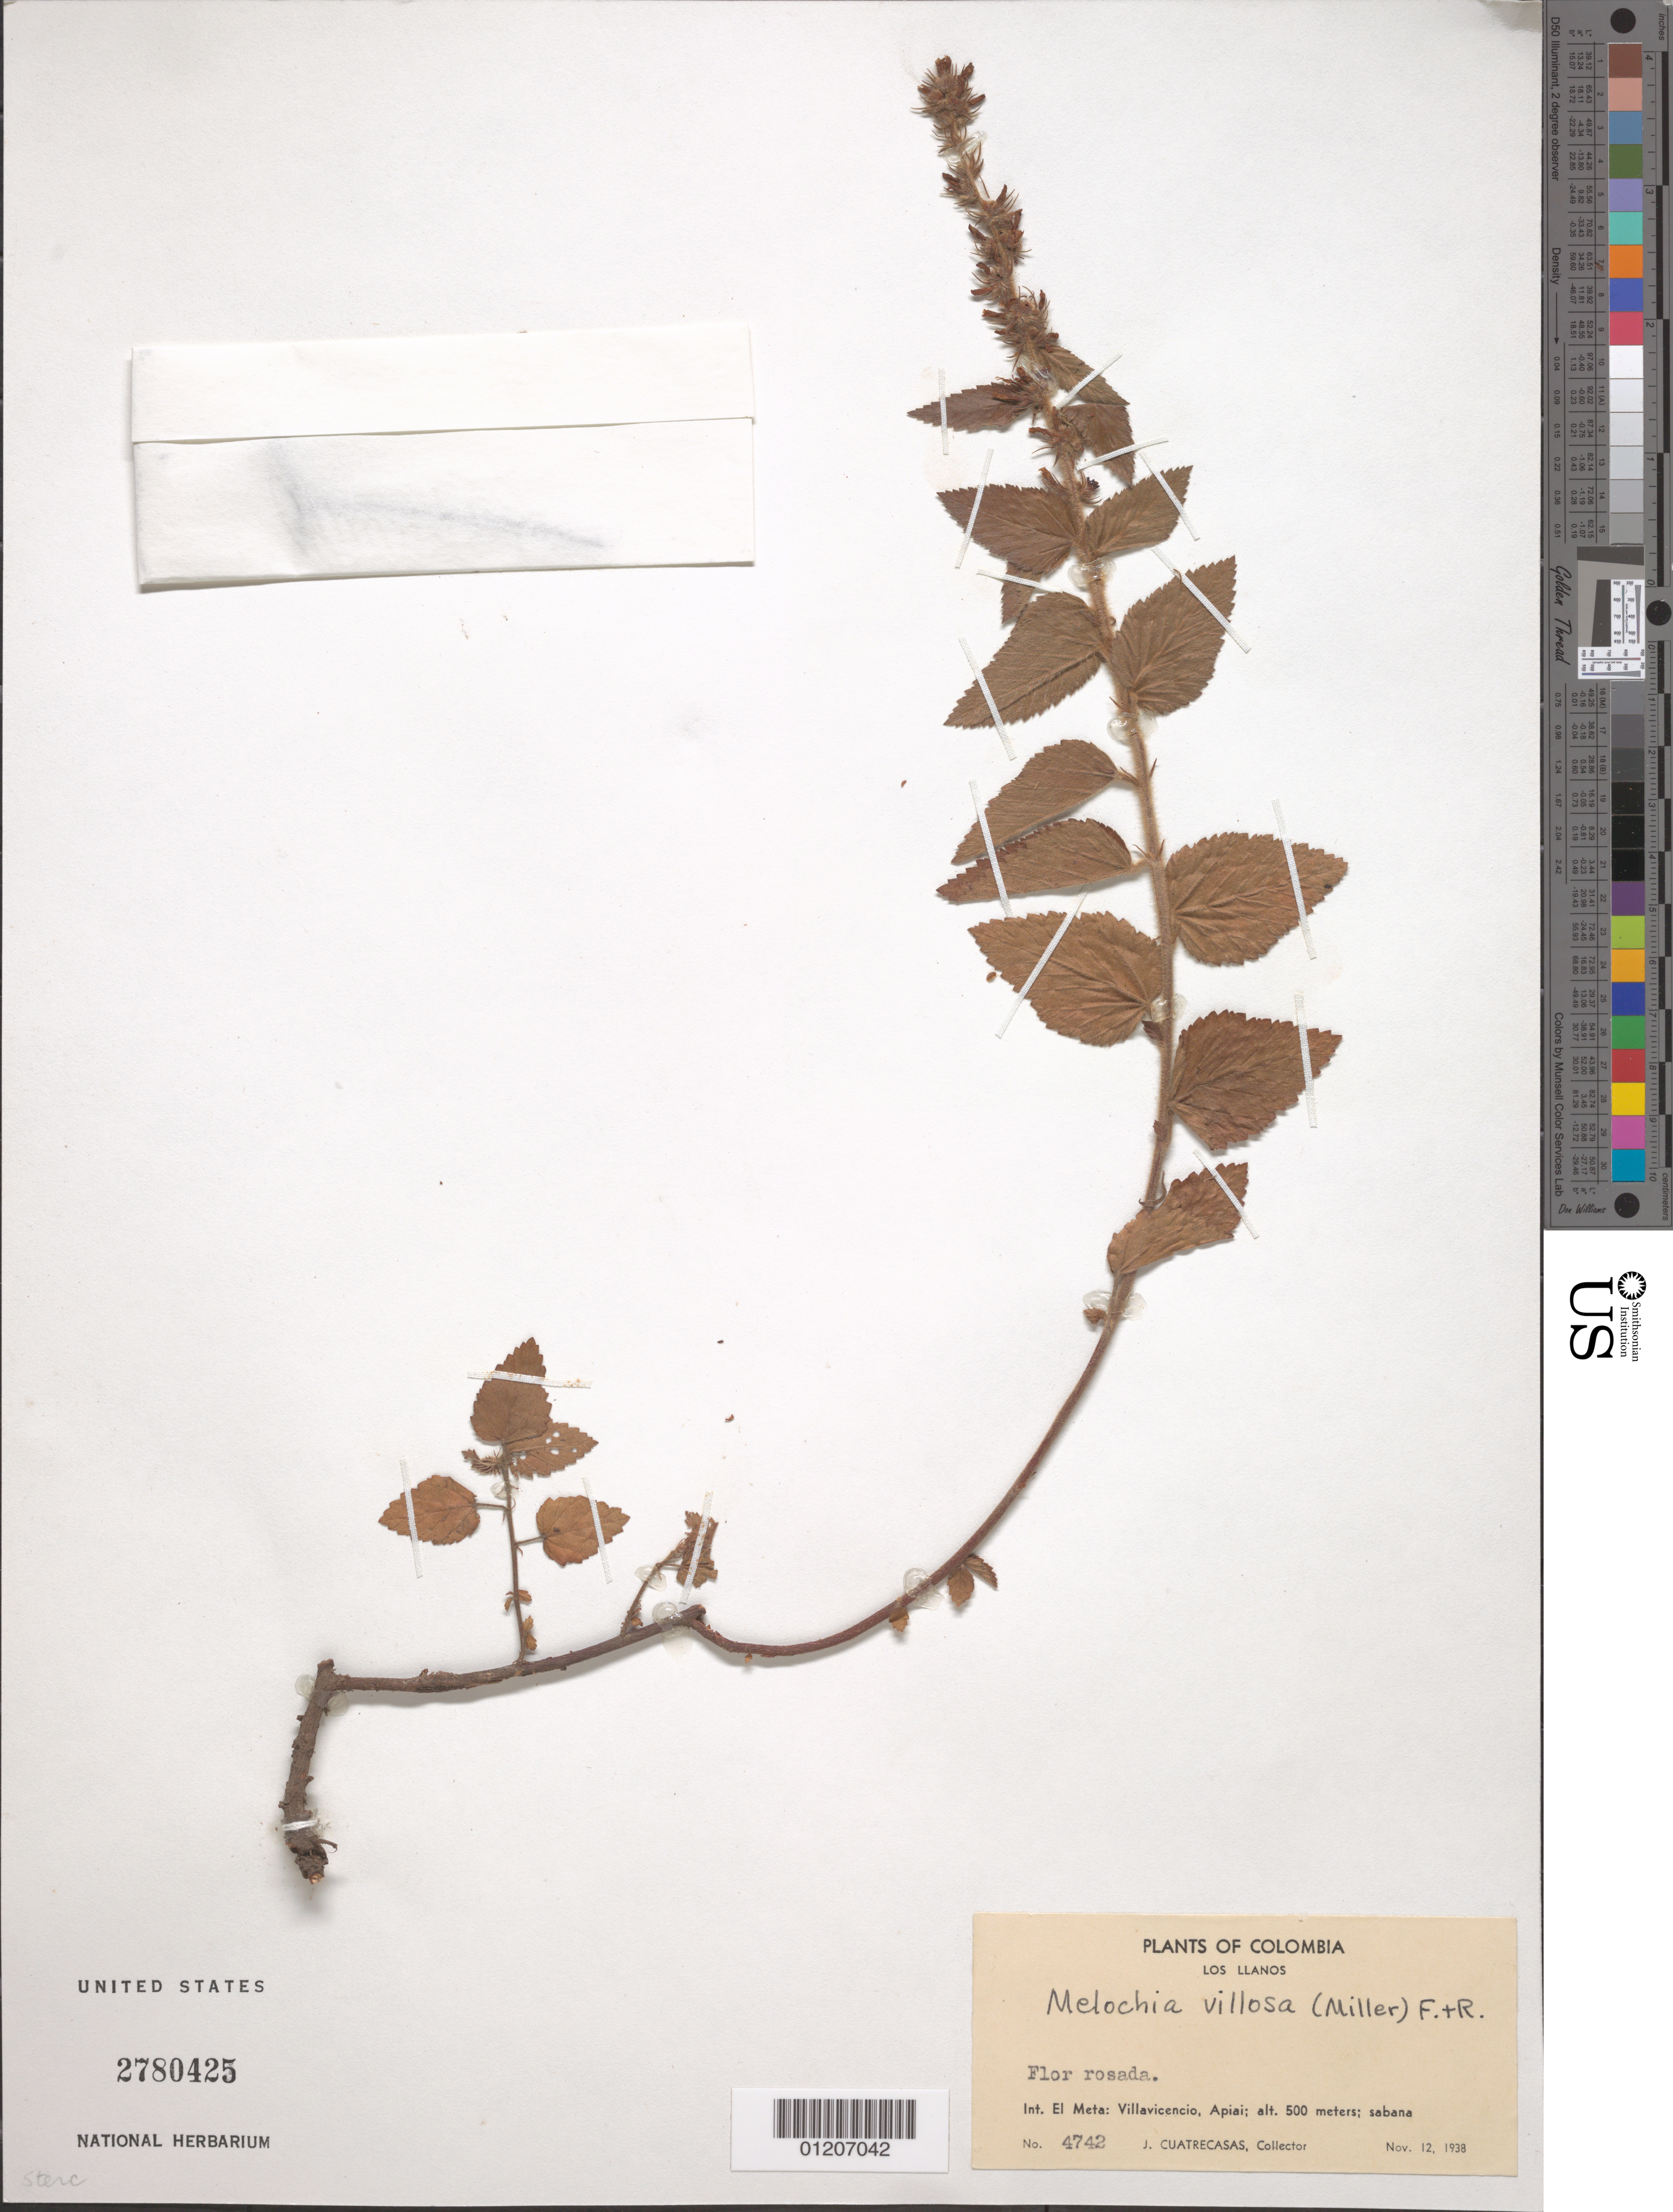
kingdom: Plantae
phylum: Tracheophyta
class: Magnoliopsida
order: Malvales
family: Malvaceae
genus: Melochia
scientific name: Melochia spicata var. spicata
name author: (L.) Fryxell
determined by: Dorr, L. J., (BOT), Smithsonian Institution - National Museum of Natural History (UNITED STATES)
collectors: J. Cuatrecasas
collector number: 4742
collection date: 1938-11-12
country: Colombia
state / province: Meta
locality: Los Llanos. Int. El Meta: Villavicencio, Apiai.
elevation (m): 500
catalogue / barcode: US 2780425